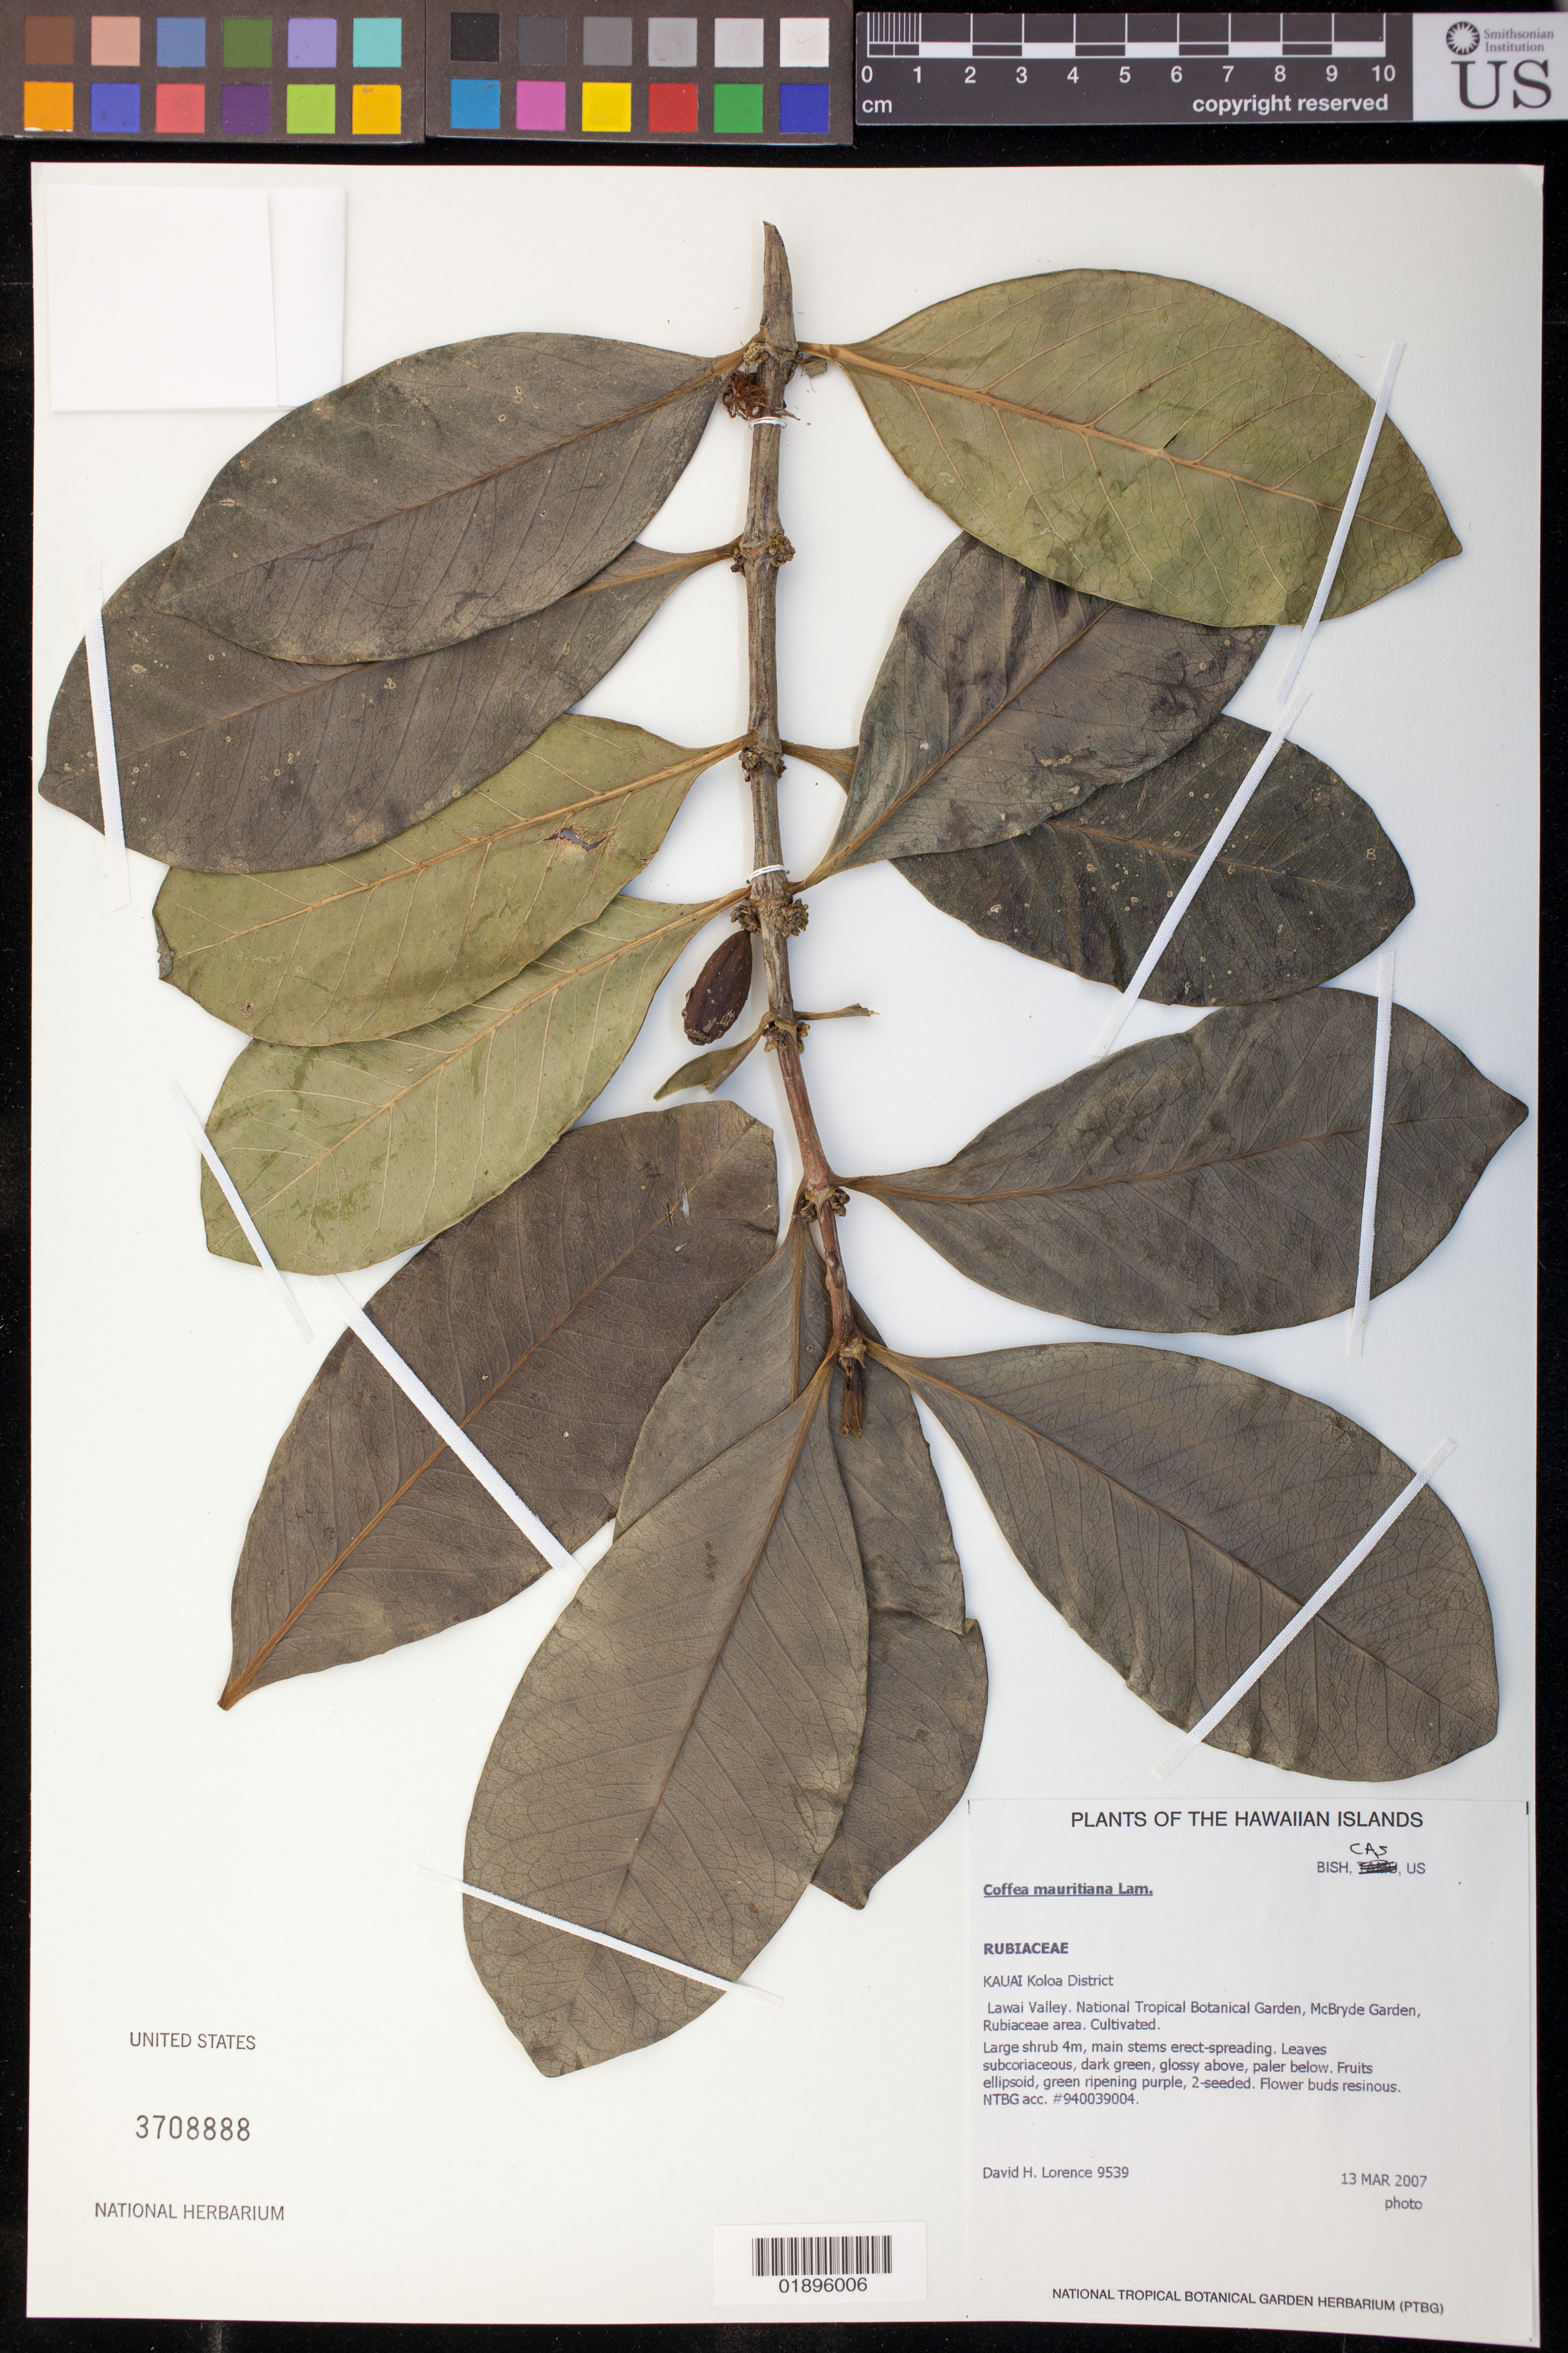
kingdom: Plantae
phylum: Tracheophyta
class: Magnoliopsida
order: Gentianales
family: Rubiaceae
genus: Coffea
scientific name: Coffea mauritiana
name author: Lam.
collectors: D. Lorence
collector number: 9539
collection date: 2007-03-13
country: United States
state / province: Hawaii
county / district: Kauai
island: Kaua'i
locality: Koloa District, Lawai Valley. National Tropical Botanical Garden, McBryde Garden, Rubiaceae area.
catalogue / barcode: US 3708888